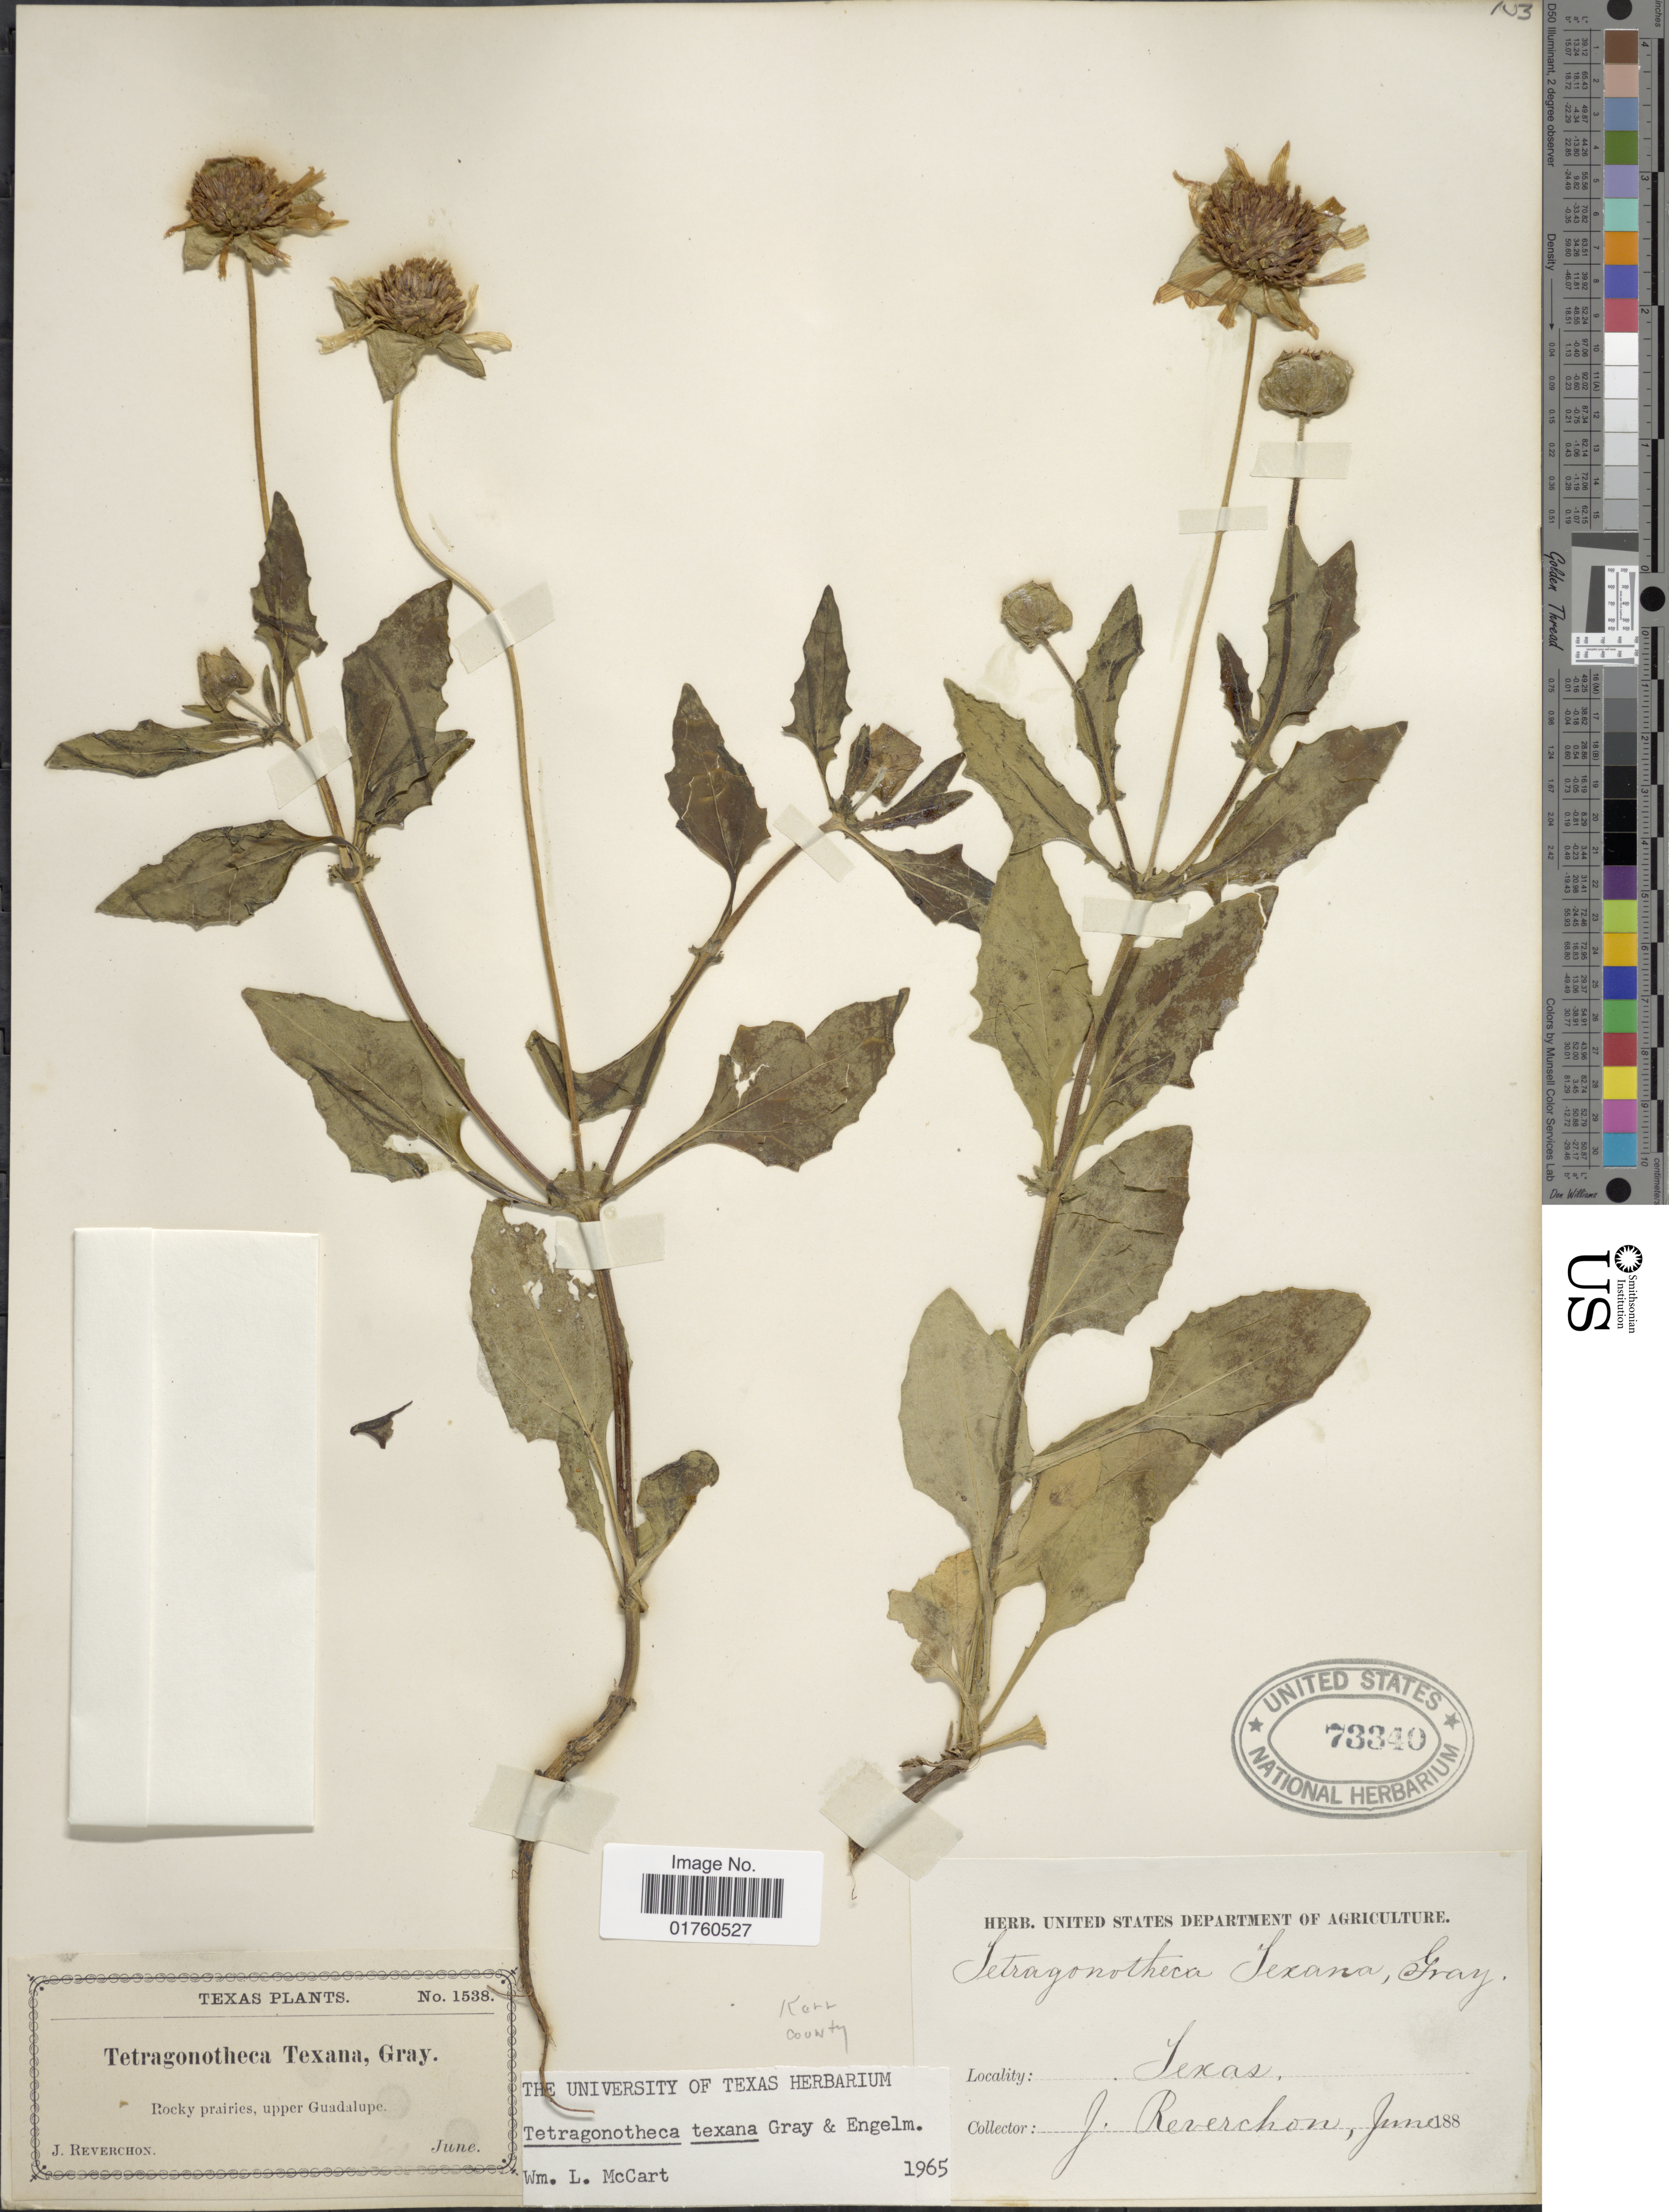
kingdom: Plantae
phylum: Tracheophyta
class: Magnoliopsida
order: Asterales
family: Asteraceae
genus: Tetragonotheca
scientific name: Tetragonotheca texana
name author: A. Gray & Engelm.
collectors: J. Reverchon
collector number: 1538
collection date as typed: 188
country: United States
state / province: Texas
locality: Upper Guadelupe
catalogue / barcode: US 73340